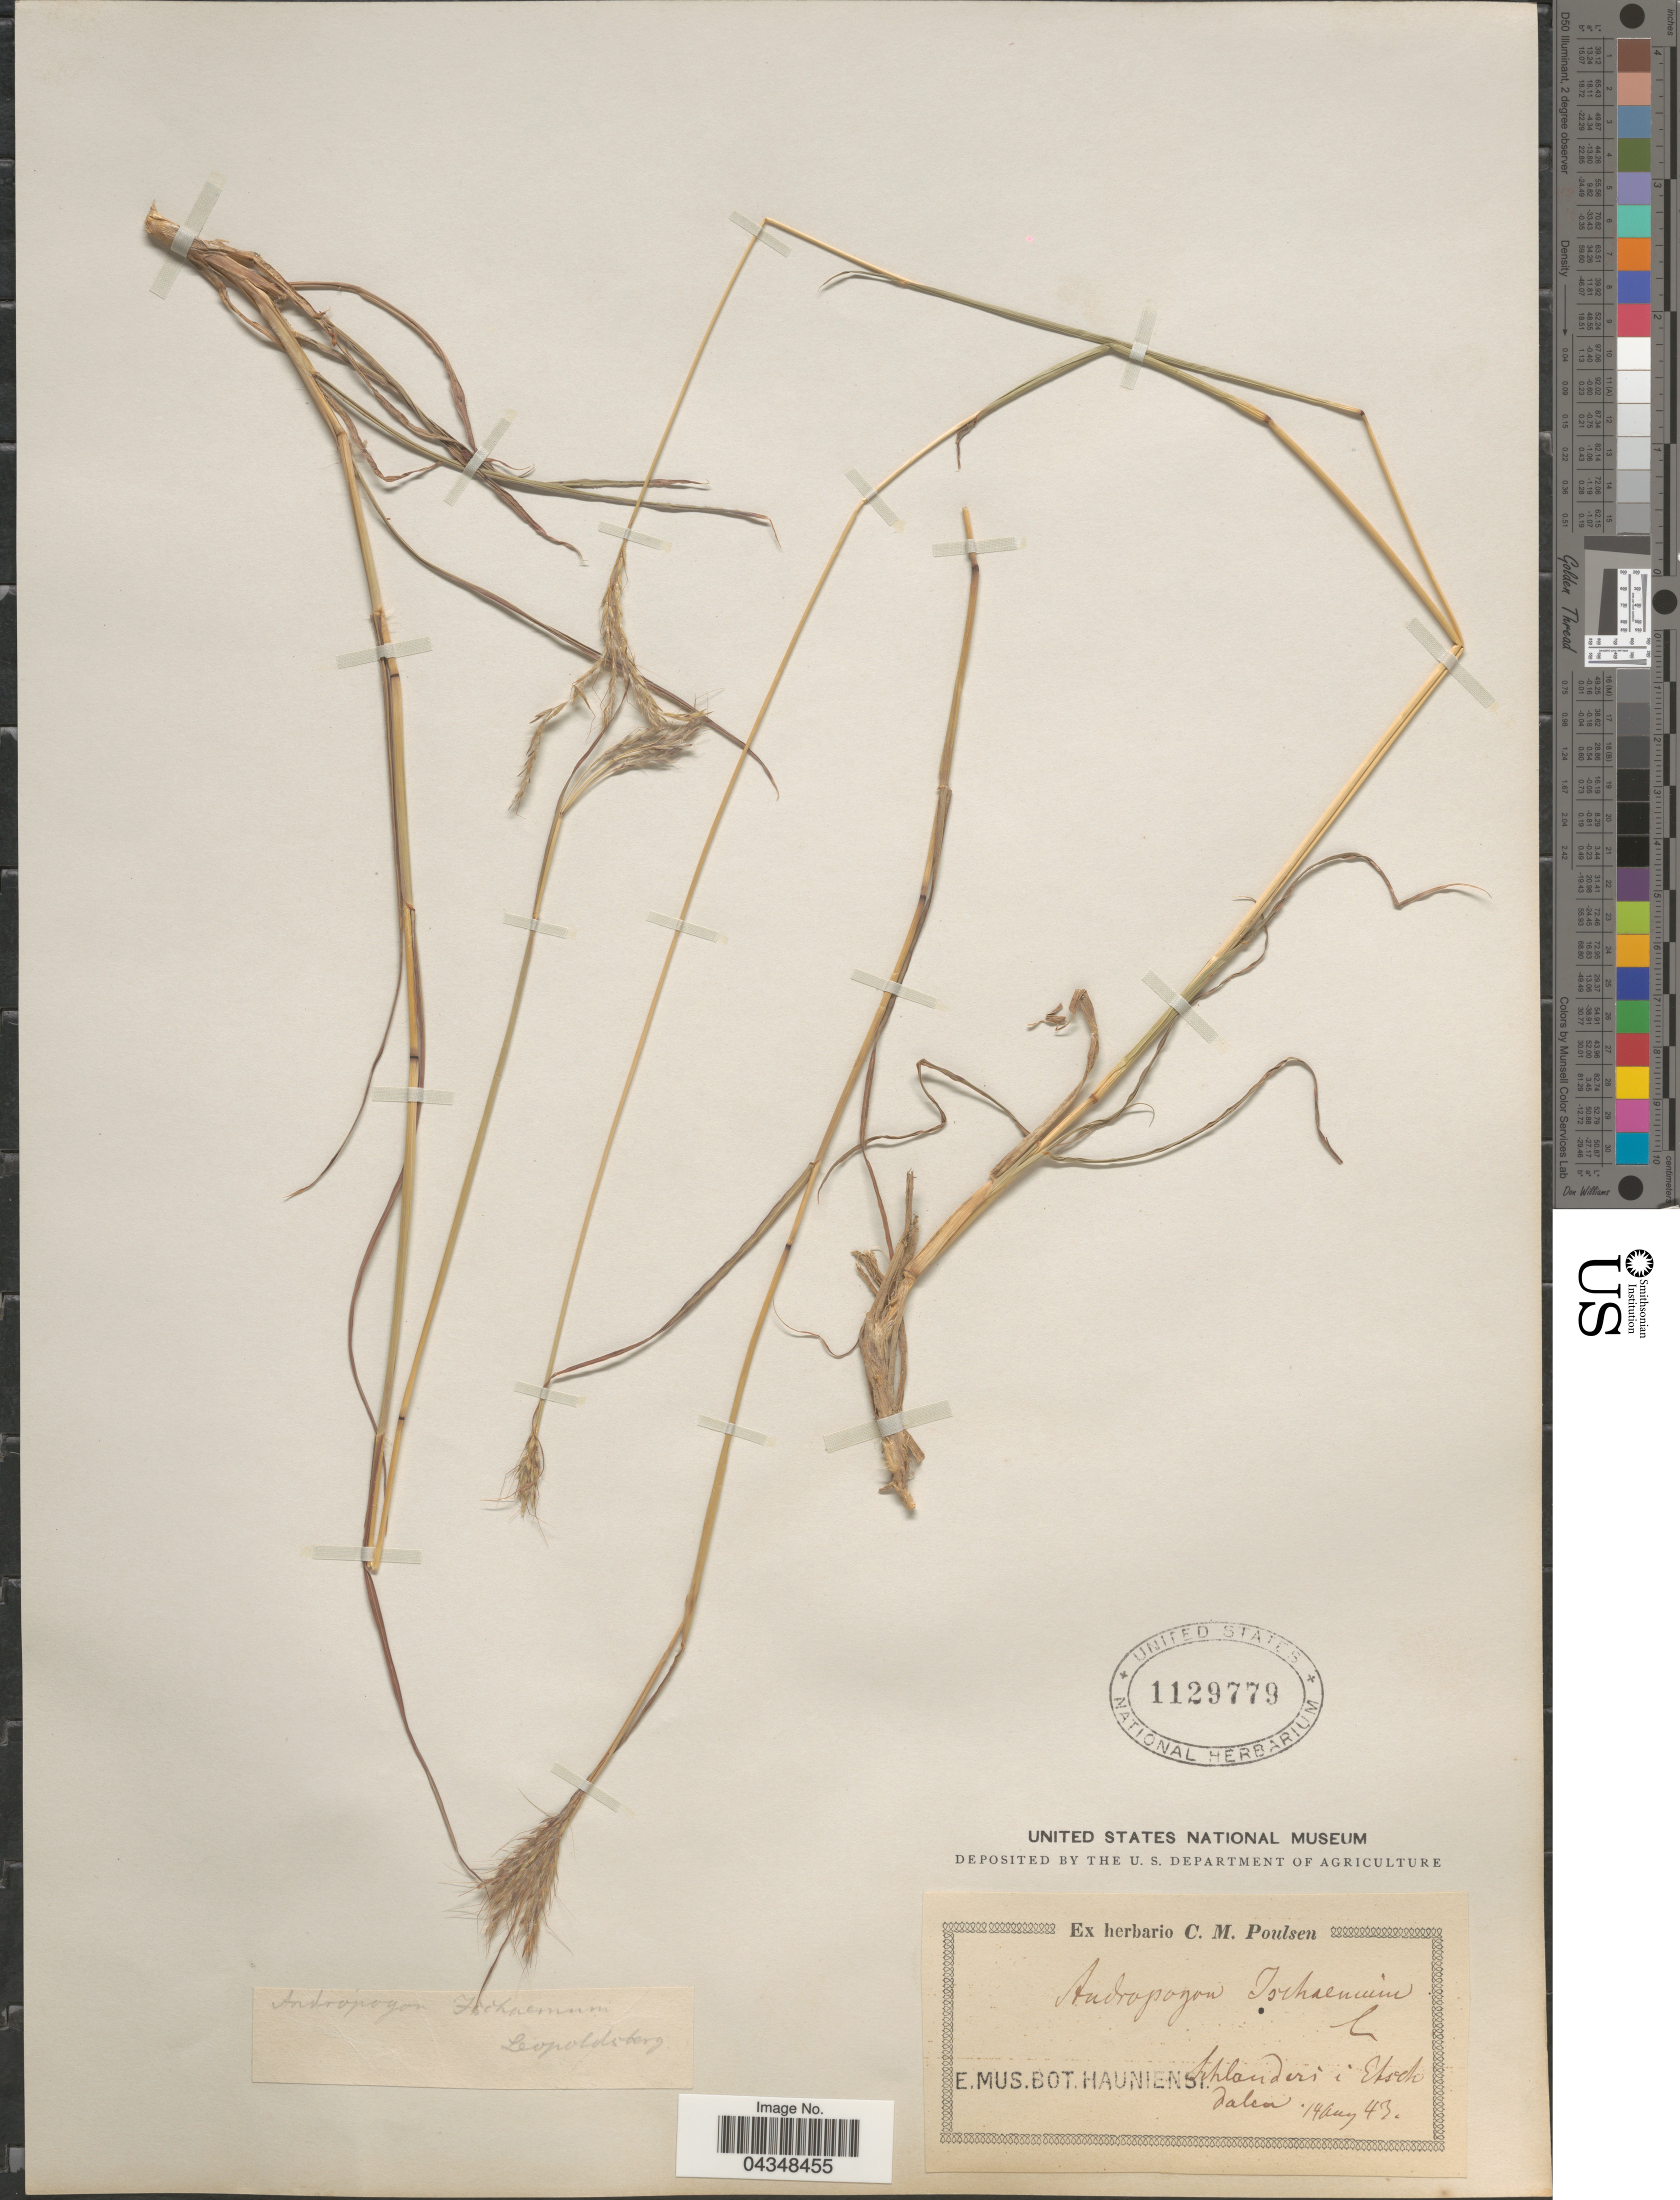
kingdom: Plantae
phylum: Tracheophyta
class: Liliopsida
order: Poales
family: Poaceae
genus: Bothriochloa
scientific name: Bothriochloa ischaemum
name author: (L.) Keng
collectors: C. Poulsen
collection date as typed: Transcribed d/m/y: 14/8/43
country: Italy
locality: Schlanders i Etsch.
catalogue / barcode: US 1129779